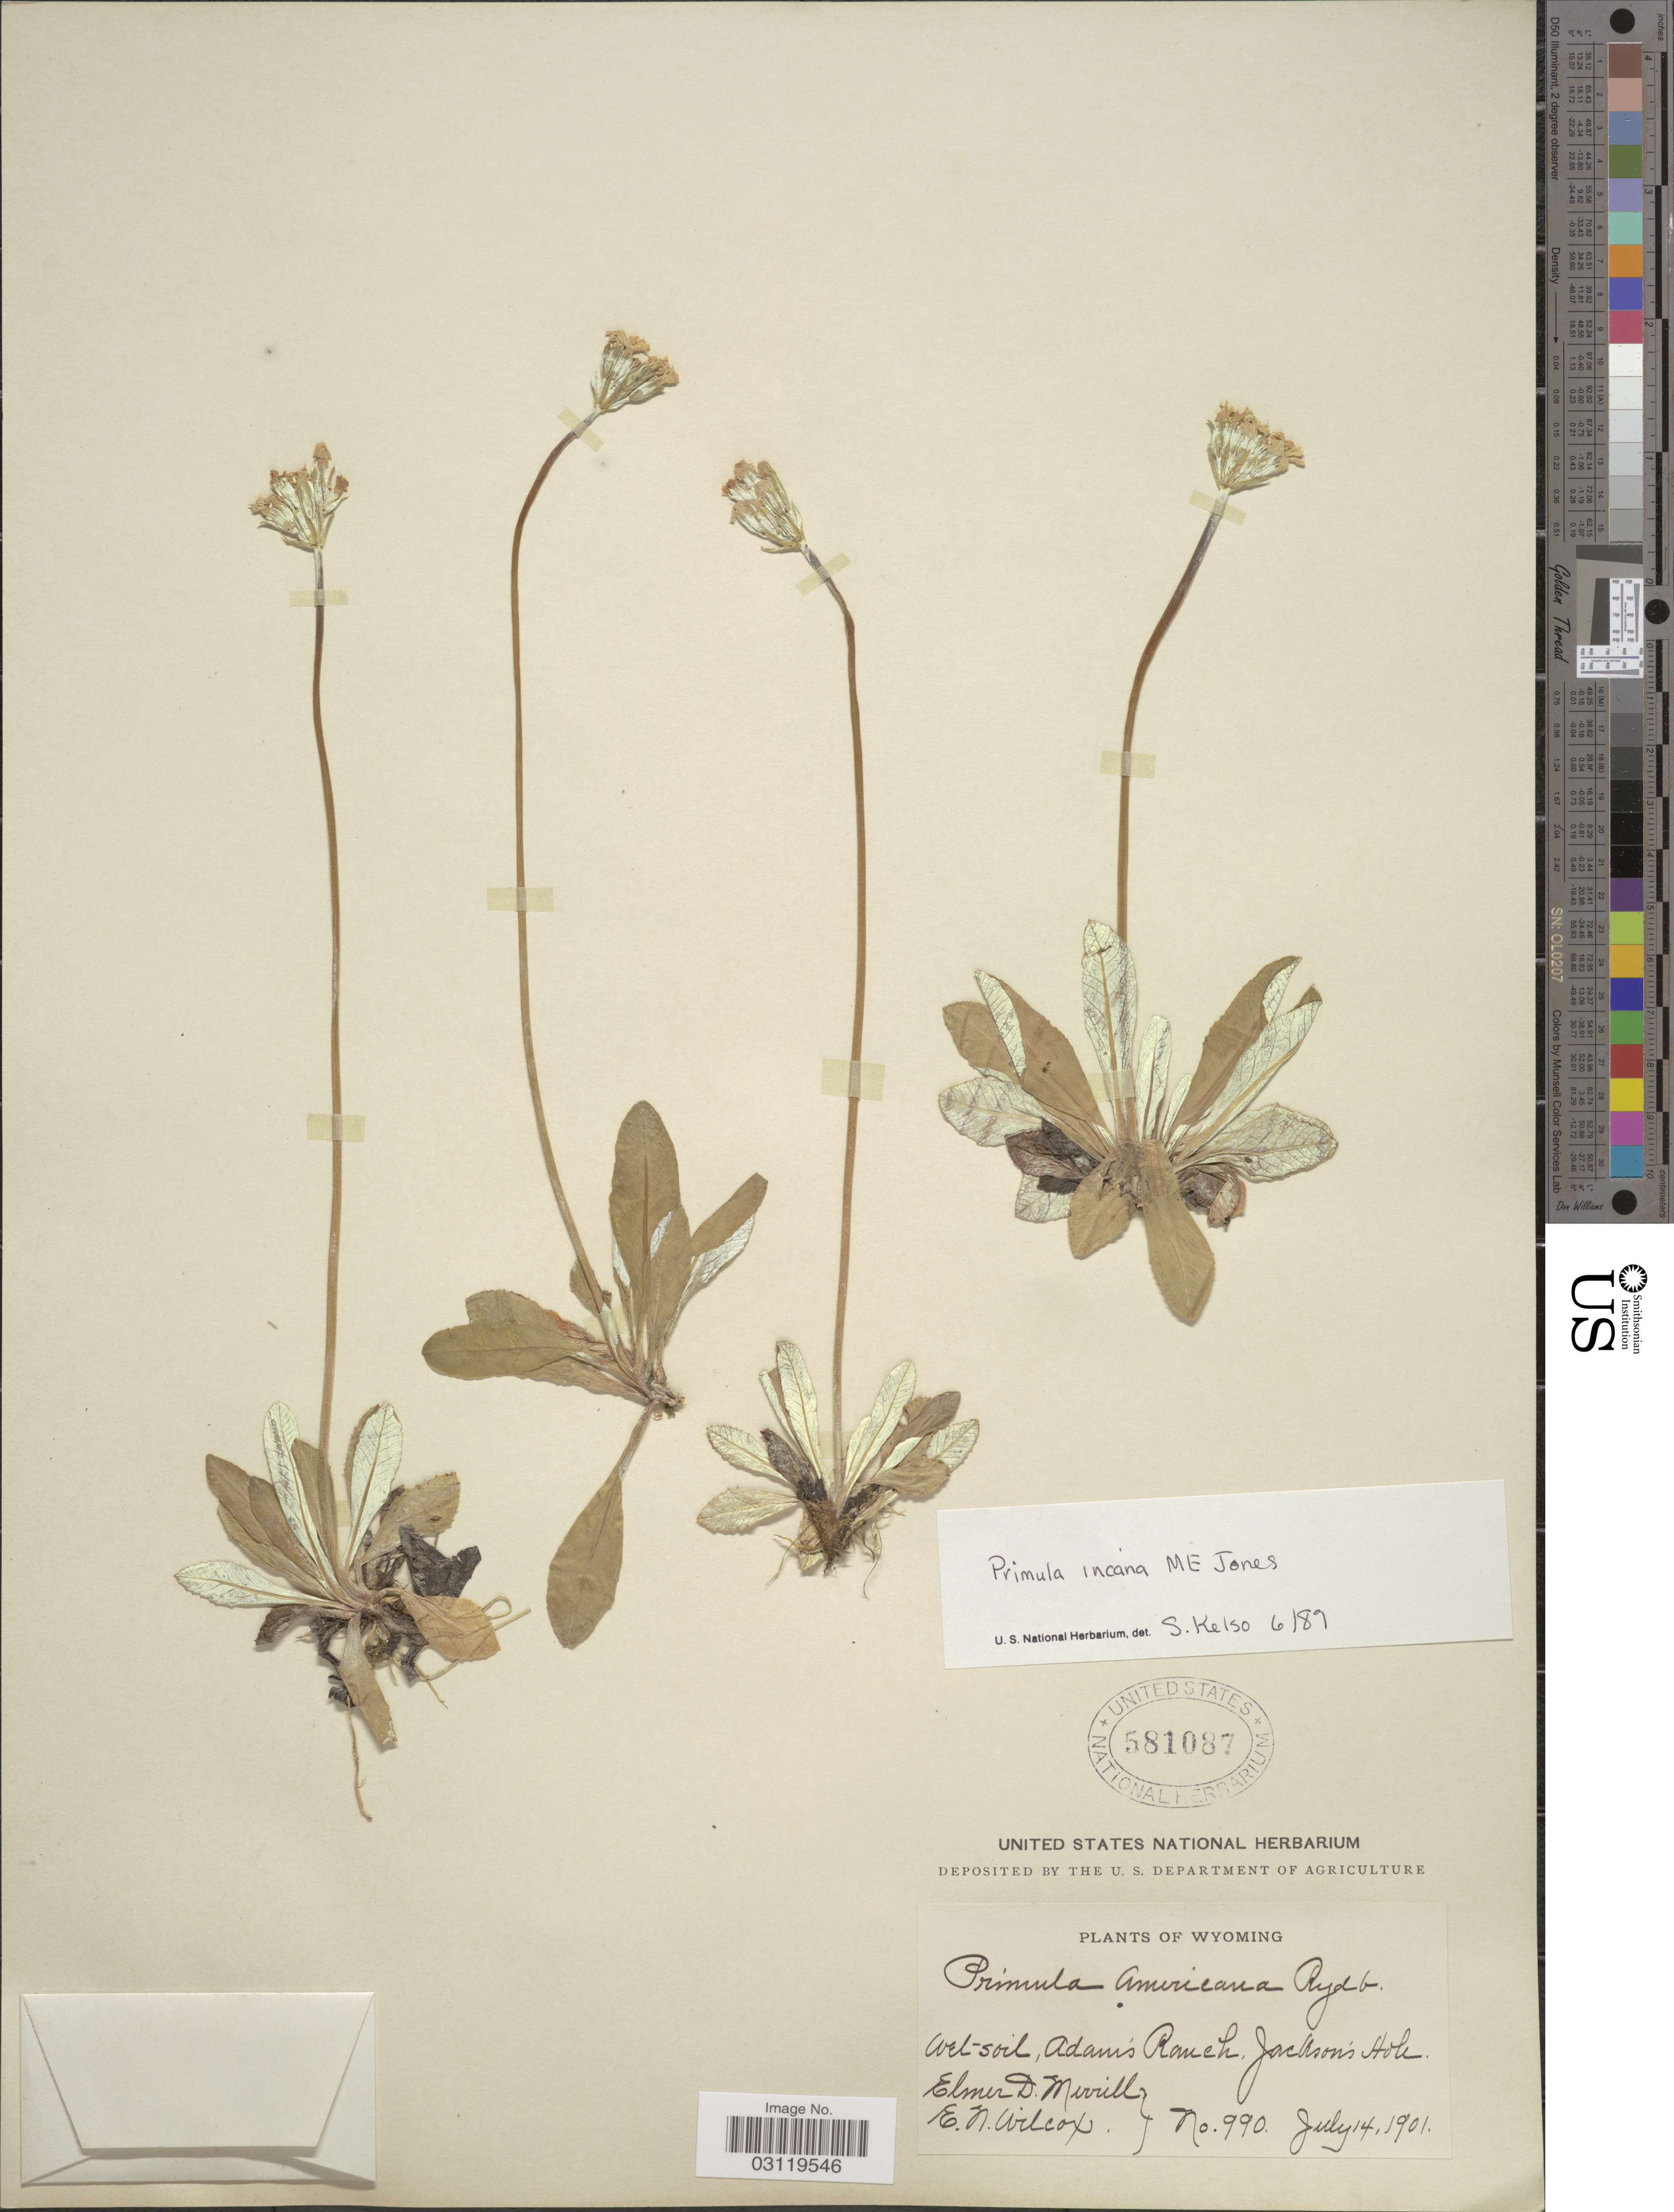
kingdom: Plantae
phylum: Tracheophyta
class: Magnoliopsida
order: Ericales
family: Primulaceae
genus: Primula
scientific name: Primula incana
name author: M.E. Jones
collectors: E. D. Merrill & E. Wilcox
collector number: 990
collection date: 1901-07-14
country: United States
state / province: Wyoming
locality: Wet soil, Adam's Ranch, Jackson's Hole.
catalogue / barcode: US 581087